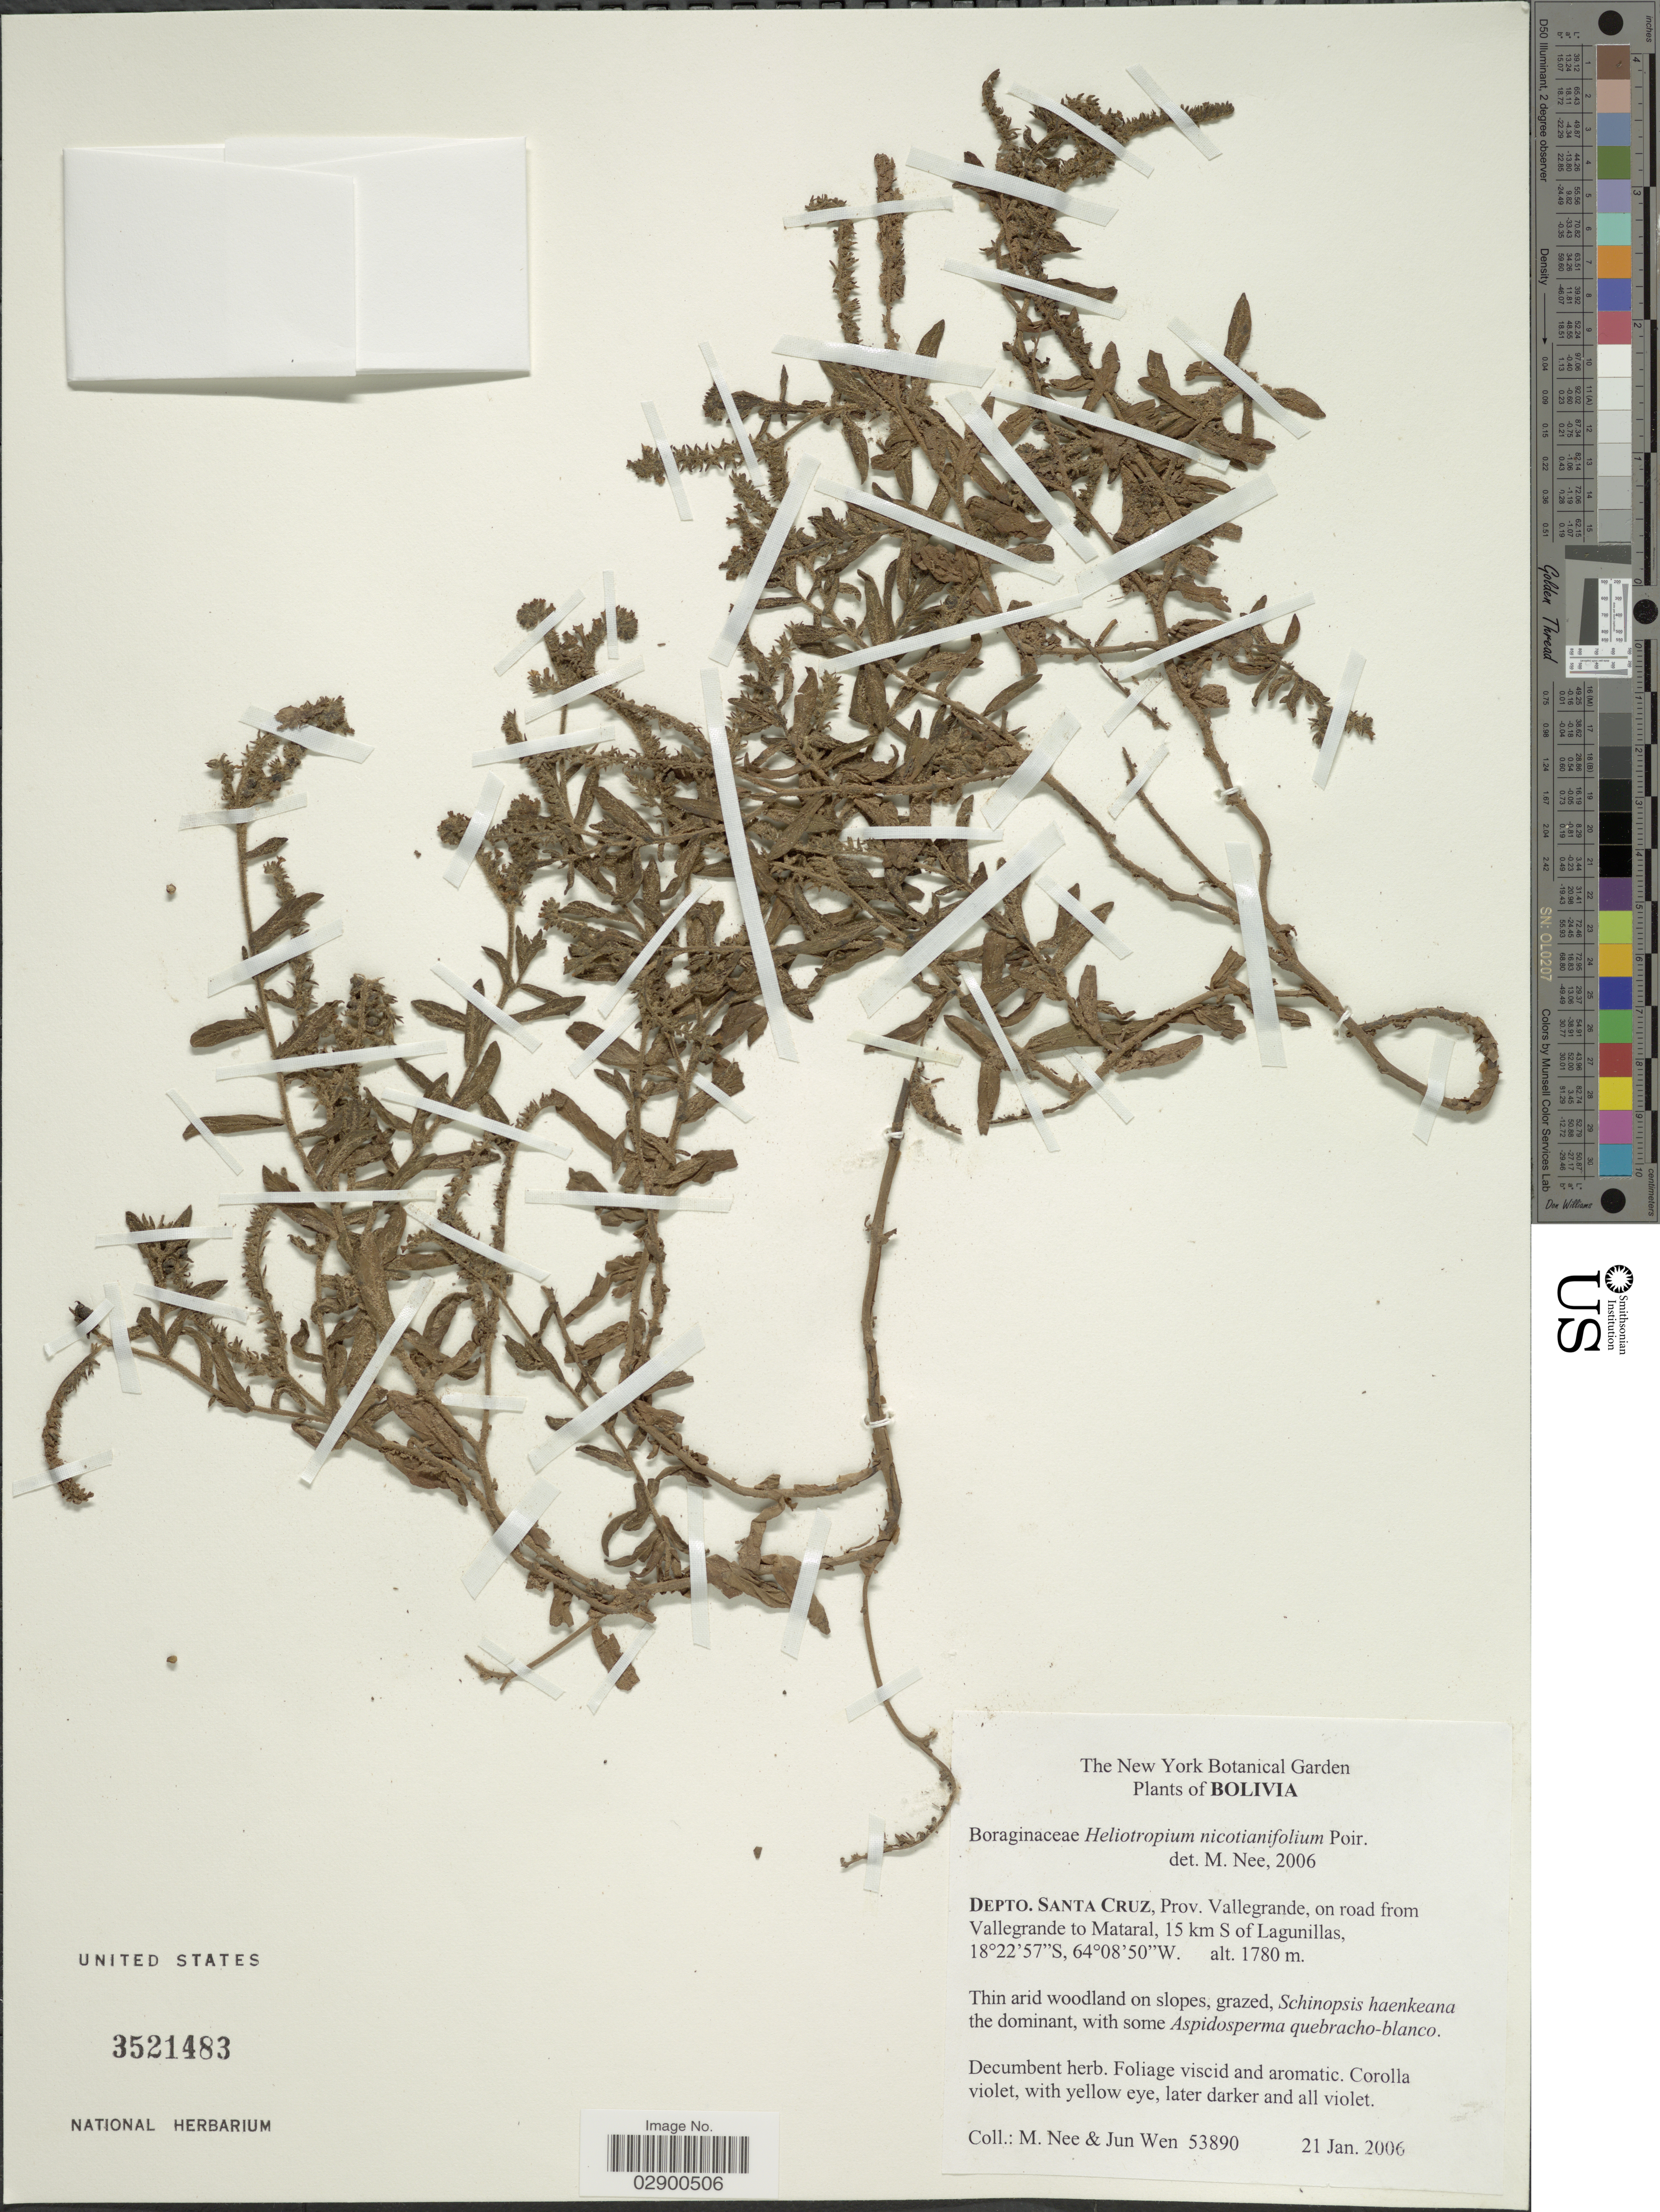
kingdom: Plantae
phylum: Tracheophyta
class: Magnoliopsida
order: Boraginales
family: Heliotropiaceae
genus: Heliotropium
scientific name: Heliotropium amplexicaule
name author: Vahl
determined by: Nee, Michael H.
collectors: M. Nee & J. Wen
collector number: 53890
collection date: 2006-01-21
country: Bolivia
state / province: Santa Cruz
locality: Depto. Santa Cruz, Prov. Vallegrande, on road from Vallegrande to Mataral, 15 km S of Lagunillas.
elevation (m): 1780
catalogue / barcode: US 3521483